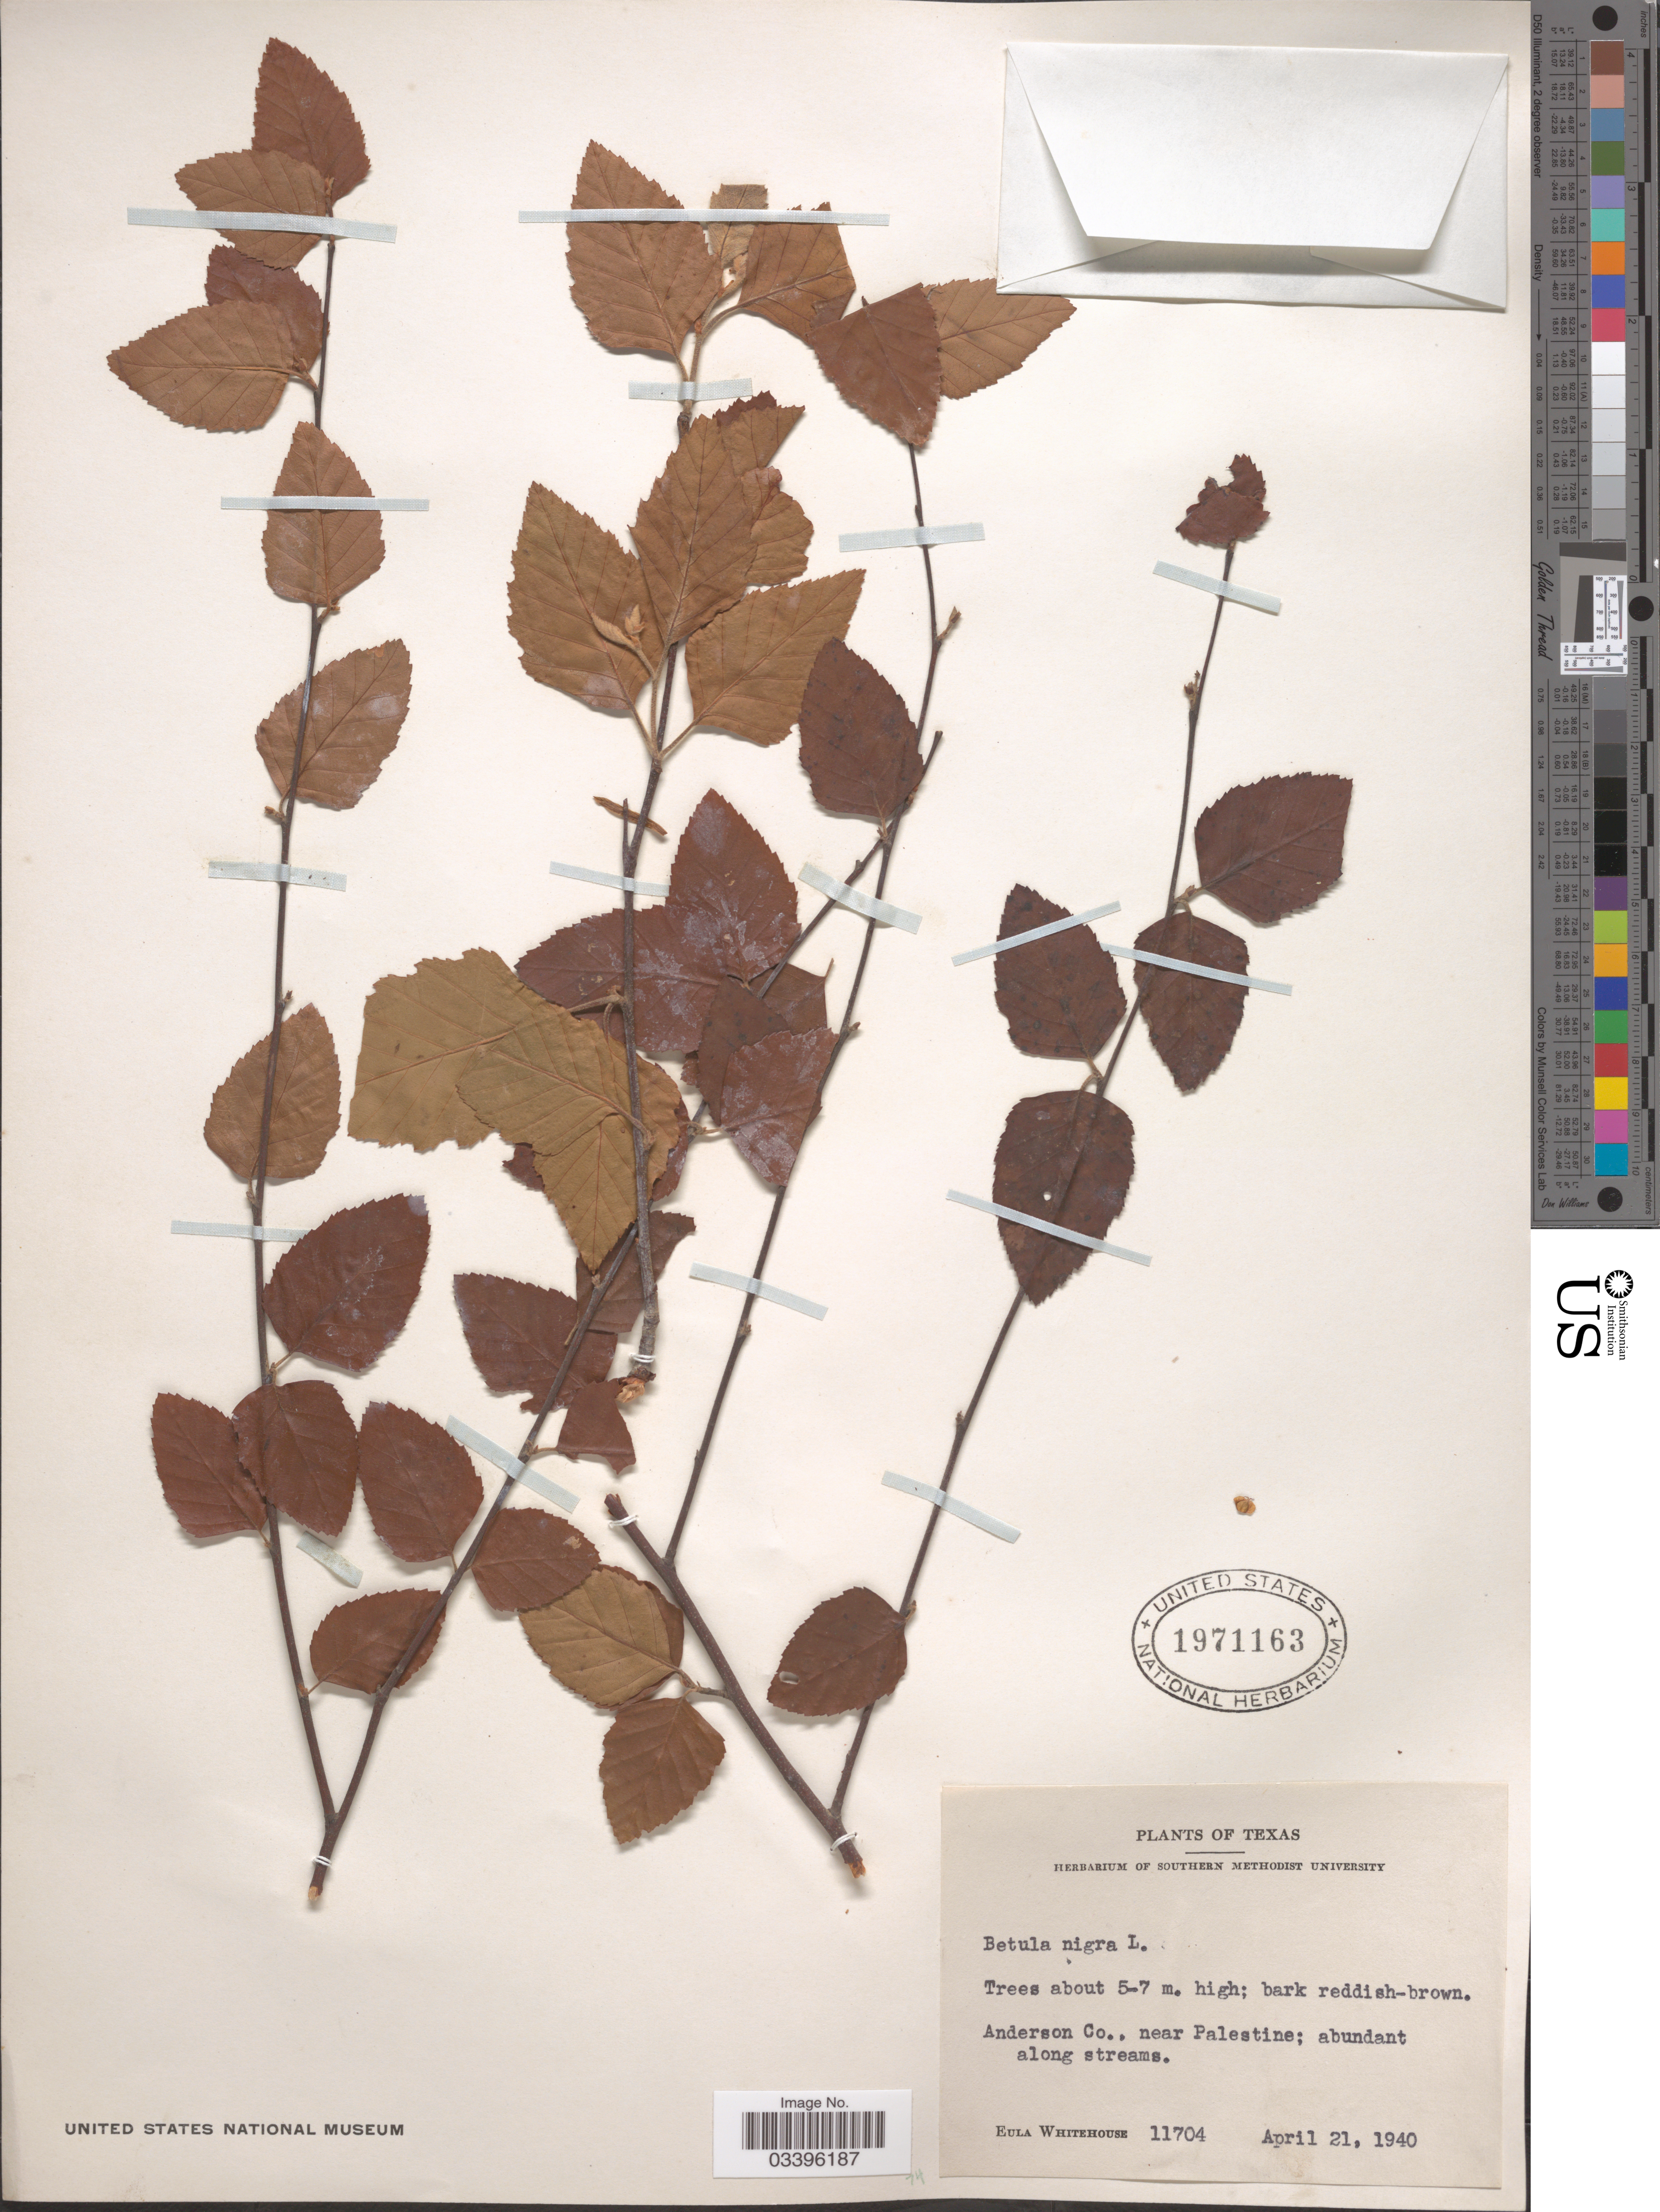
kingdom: Plantae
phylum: Tracheophyta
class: Magnoliopsida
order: Fagales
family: Betulaceae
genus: Betula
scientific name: Betula nigra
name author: L.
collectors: E. Whitehouse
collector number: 11704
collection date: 1940-04-21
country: United States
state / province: Texas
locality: Anderson Co., near Palestine; abundant along streams.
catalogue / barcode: US 1971163